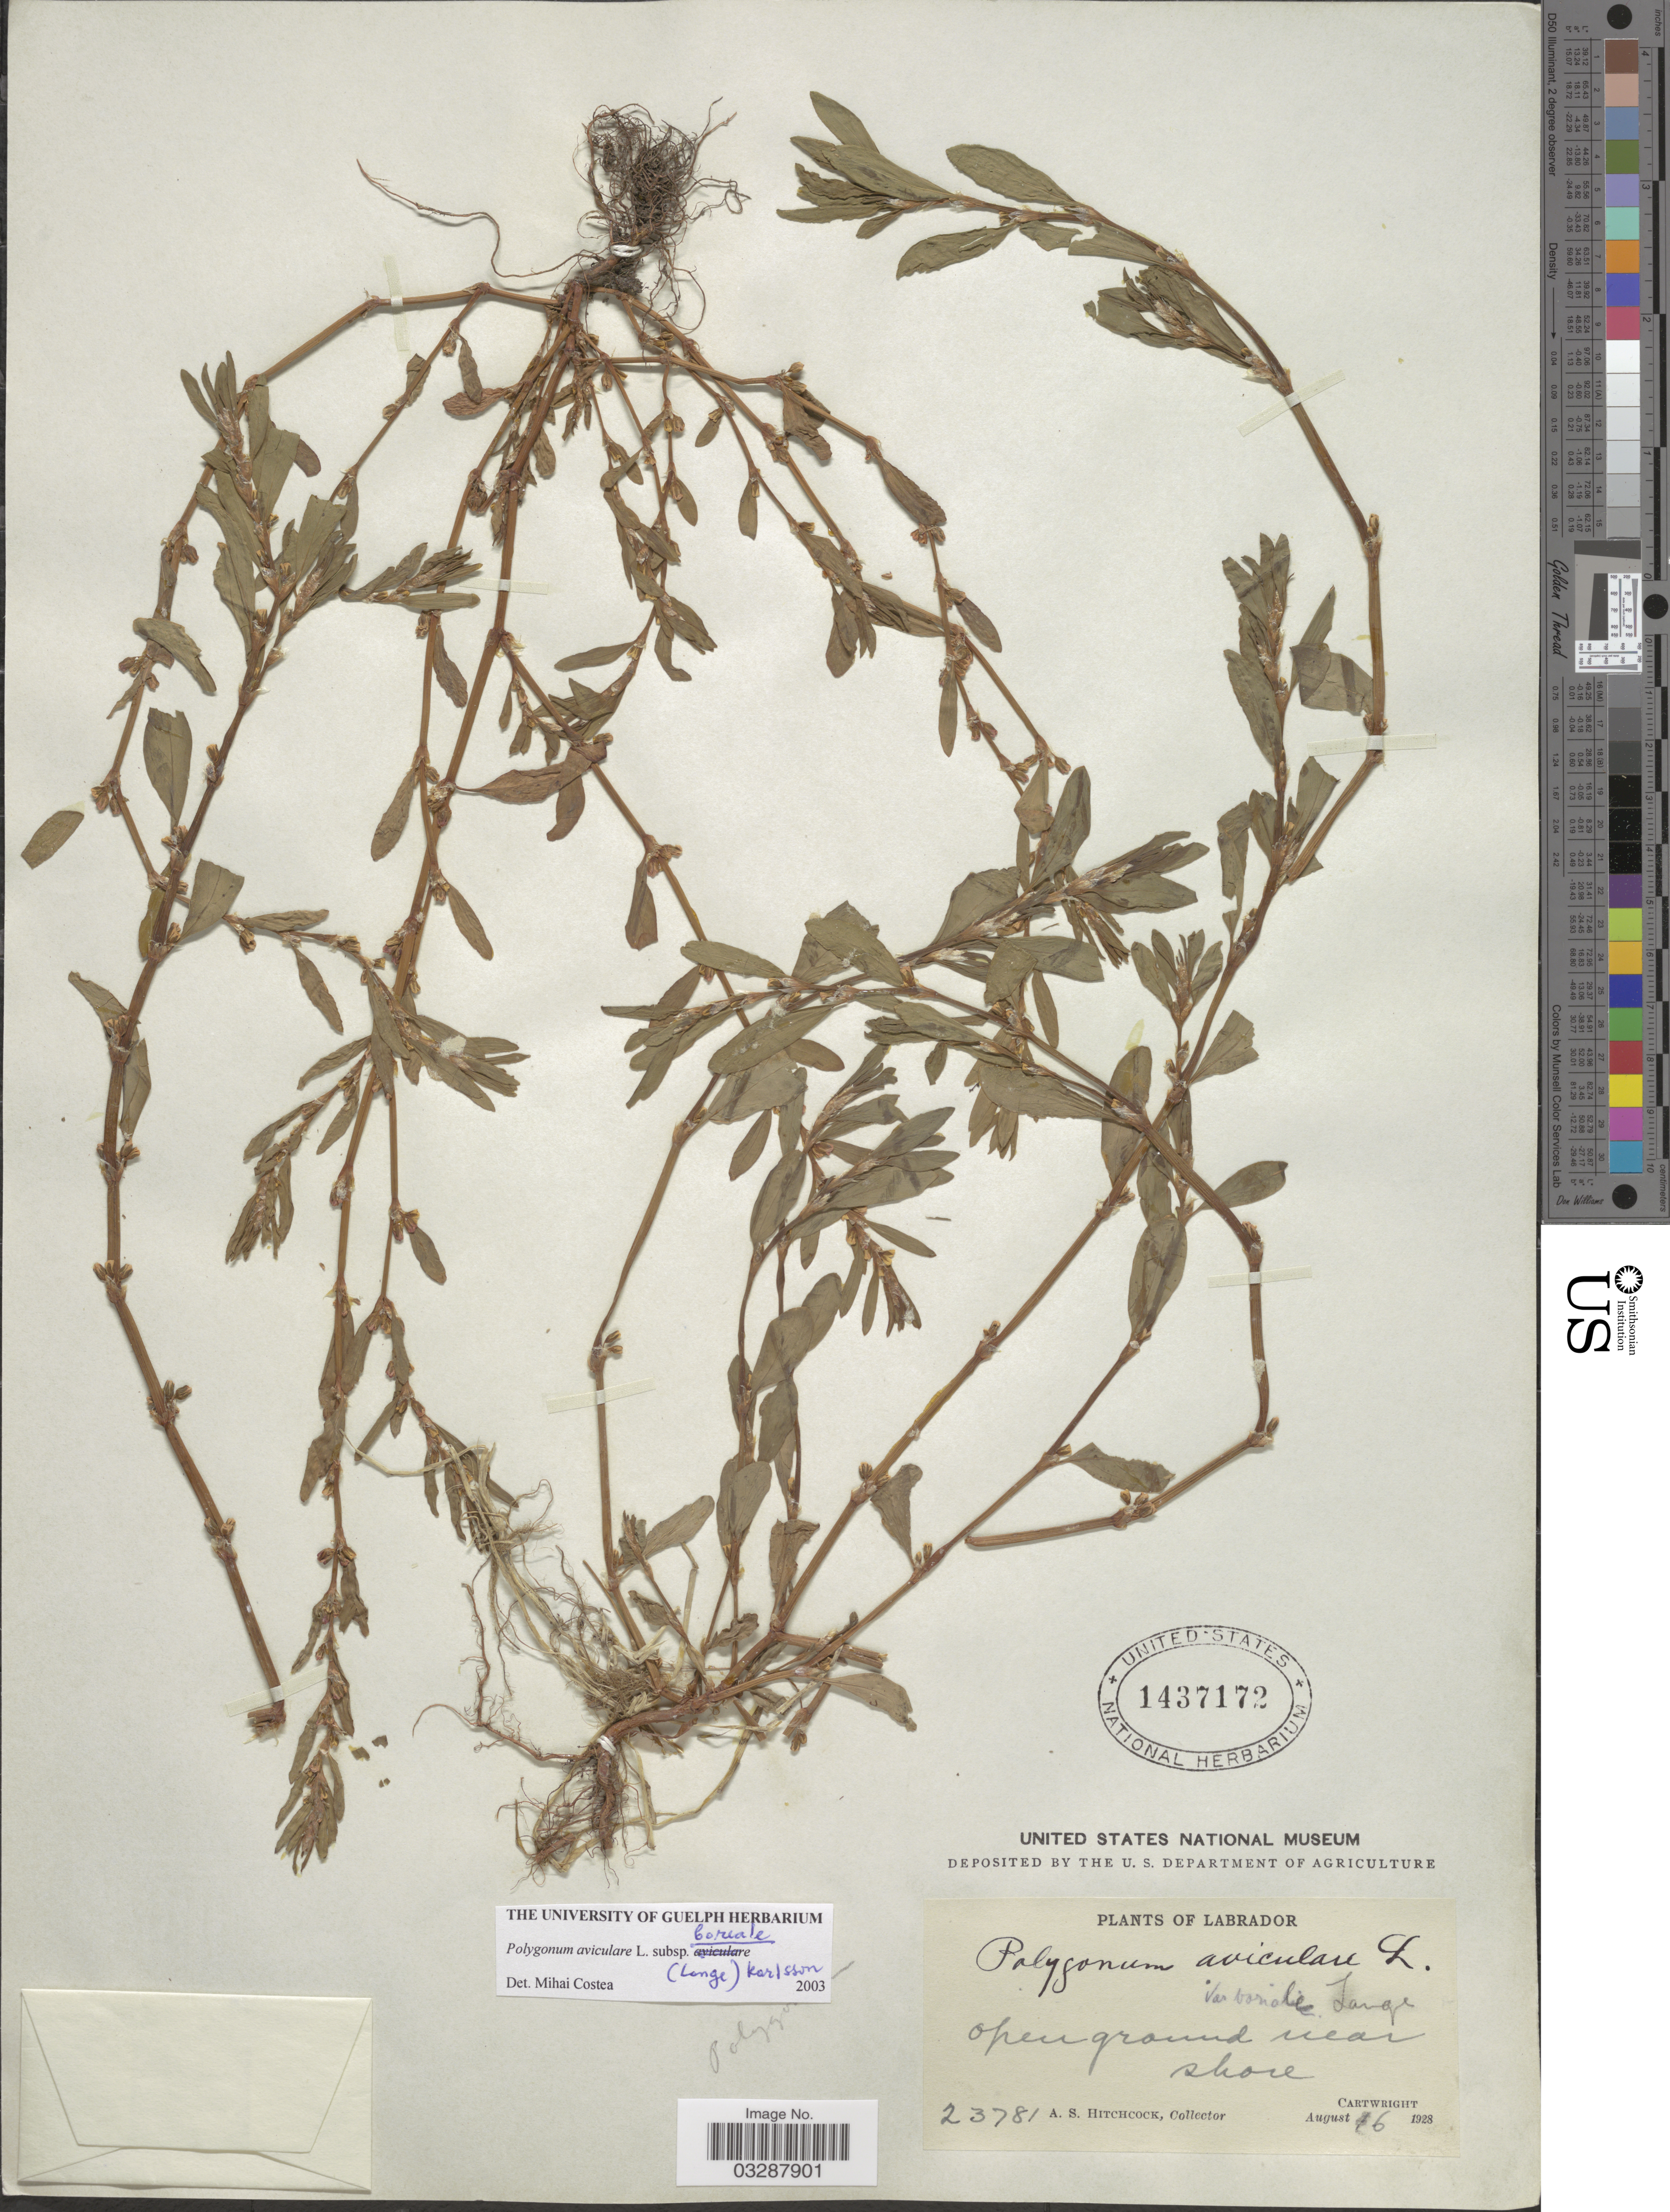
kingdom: Plantae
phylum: Tracheophyta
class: Magnoliopsida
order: Caryophyllales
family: Polygonaceae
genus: Polygonum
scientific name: Polygonum aviculare subsp. boreale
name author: (Lange) Karlsson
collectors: A. S. Hitchcock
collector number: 23781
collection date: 1928-08-16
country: Canada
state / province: Newfoundland and Labrador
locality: Labrador, open ground near shove, Cartwright.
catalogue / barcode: US 1437172